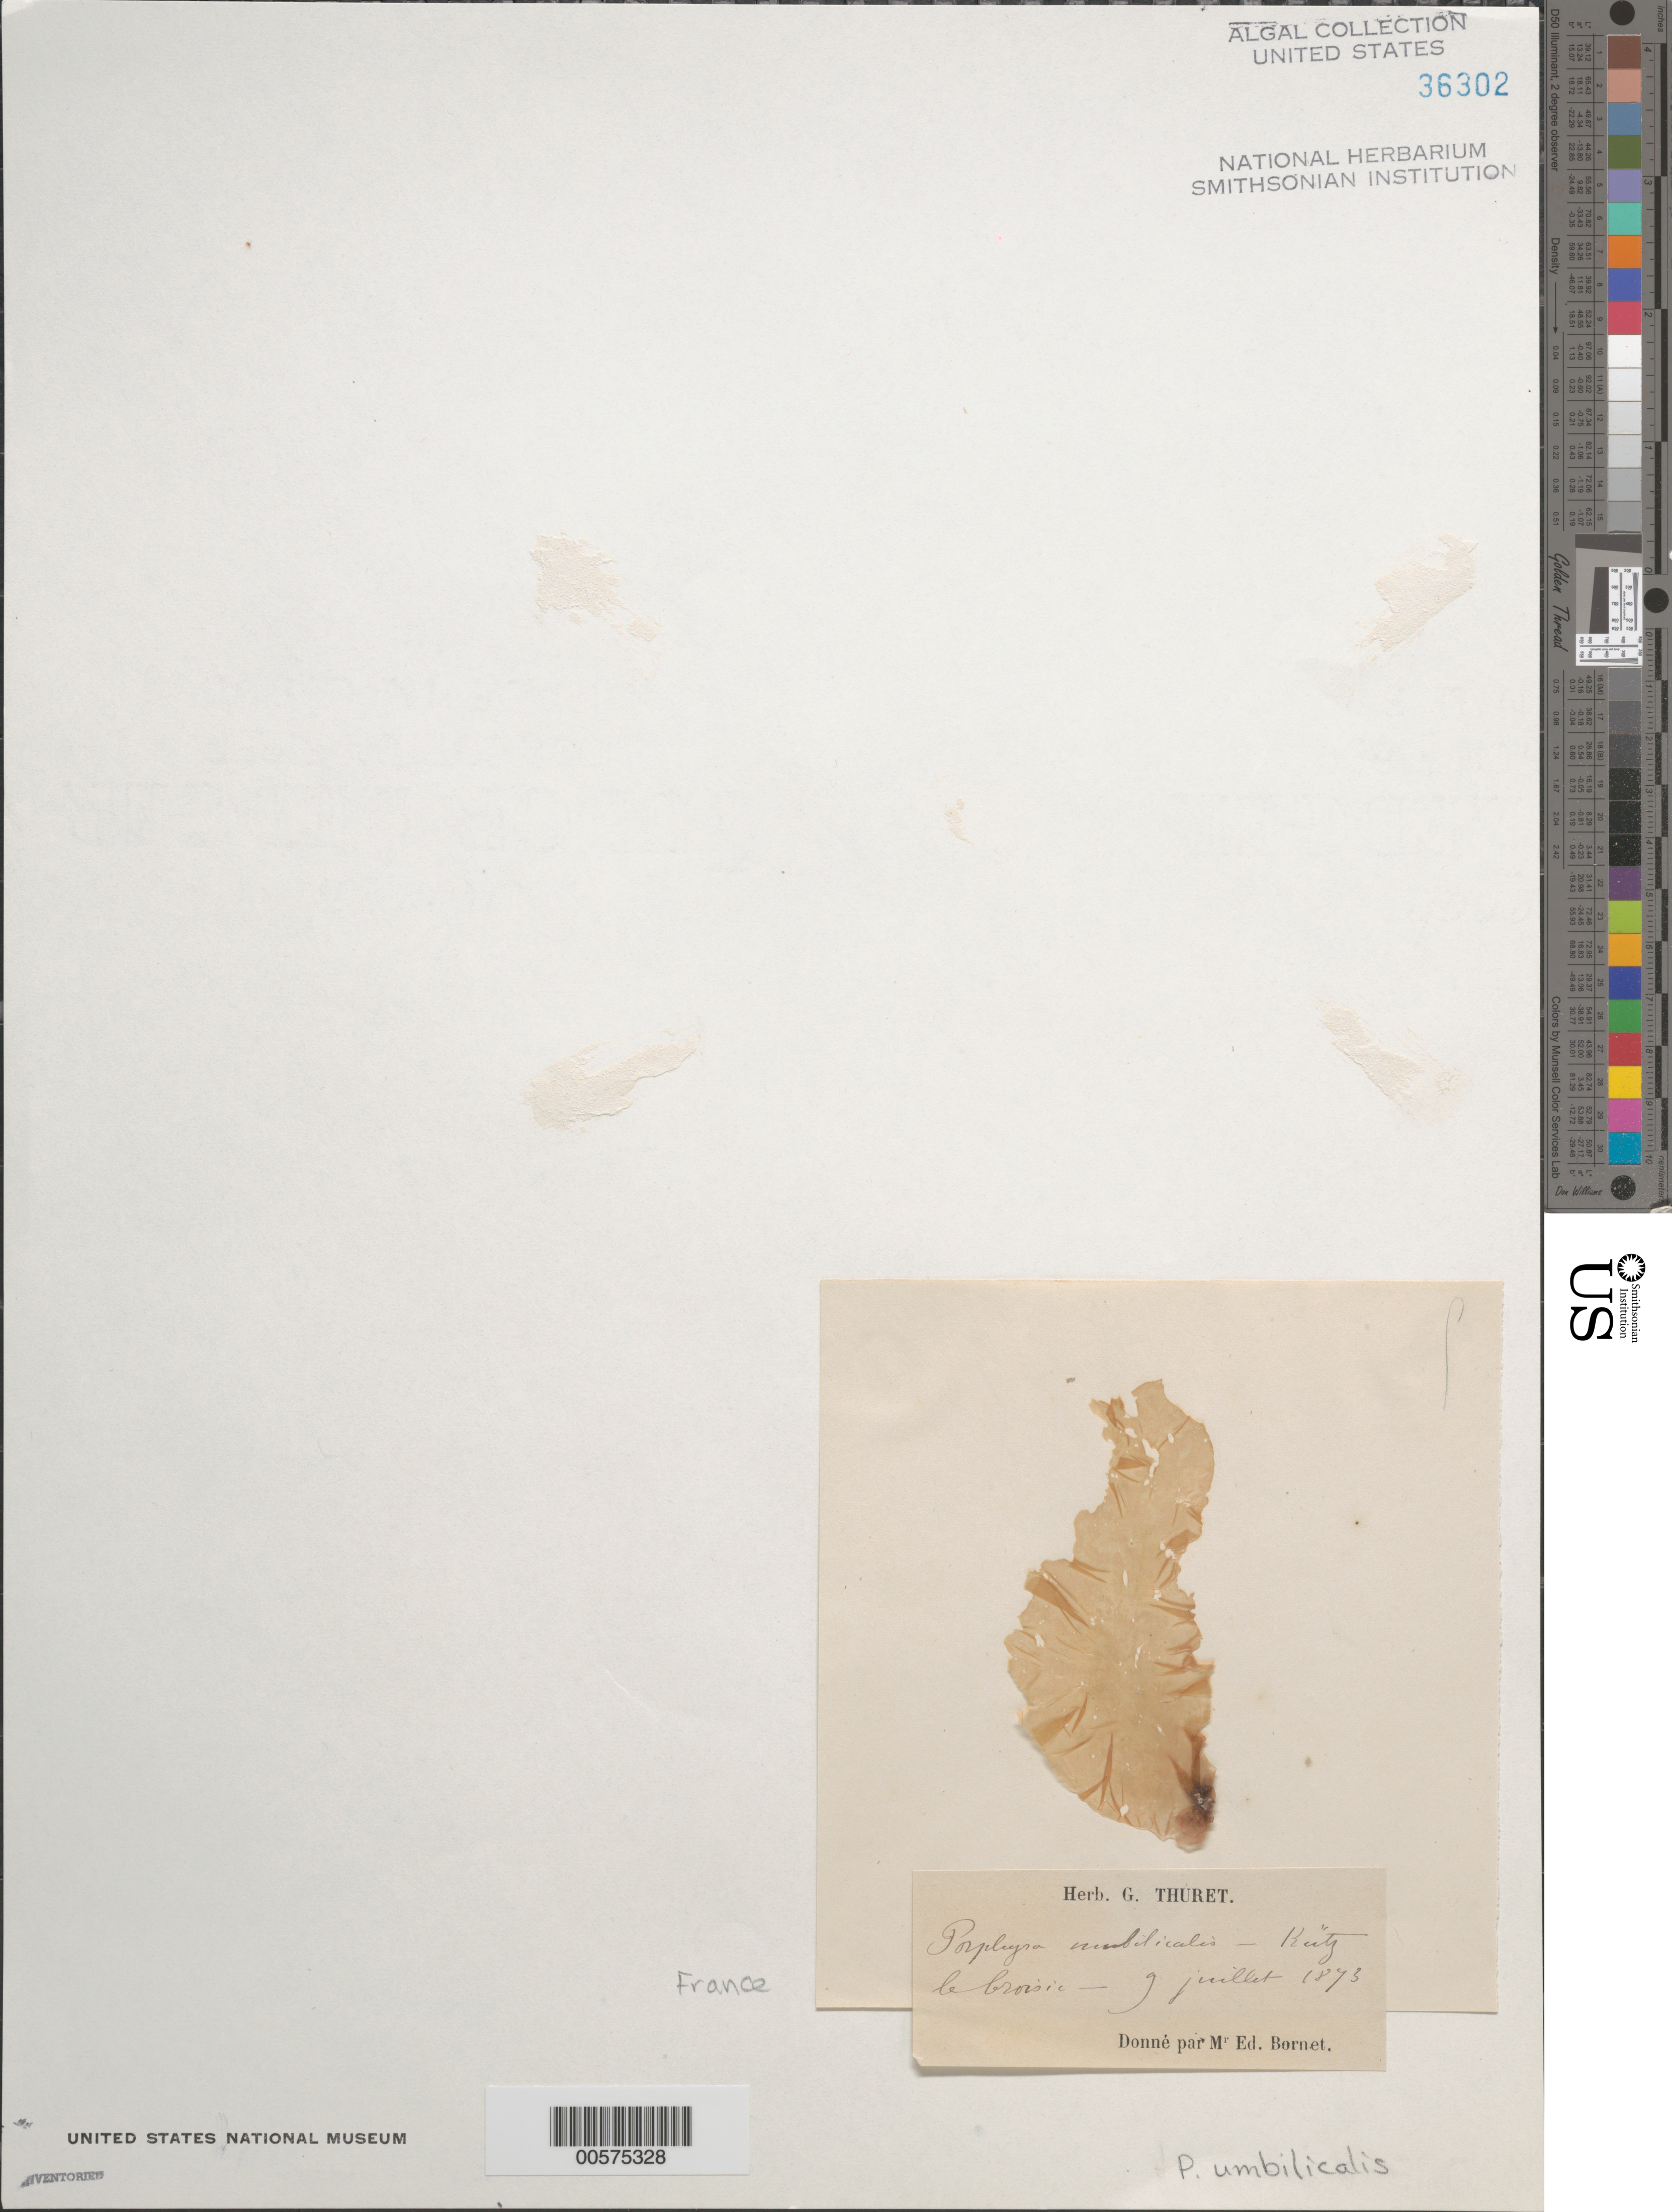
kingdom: Plantae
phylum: Rhodophyta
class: Bangiophyceae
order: Bangiales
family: Bangiaceae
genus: Porphyra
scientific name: Porphyra umbilicalis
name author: Kütz.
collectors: Thuret, G. (herbarium)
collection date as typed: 09 Jul 1873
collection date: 1873-07-09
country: France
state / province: Pays de la Loire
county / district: Loire-Atlantique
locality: Le Croisic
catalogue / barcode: US 36302